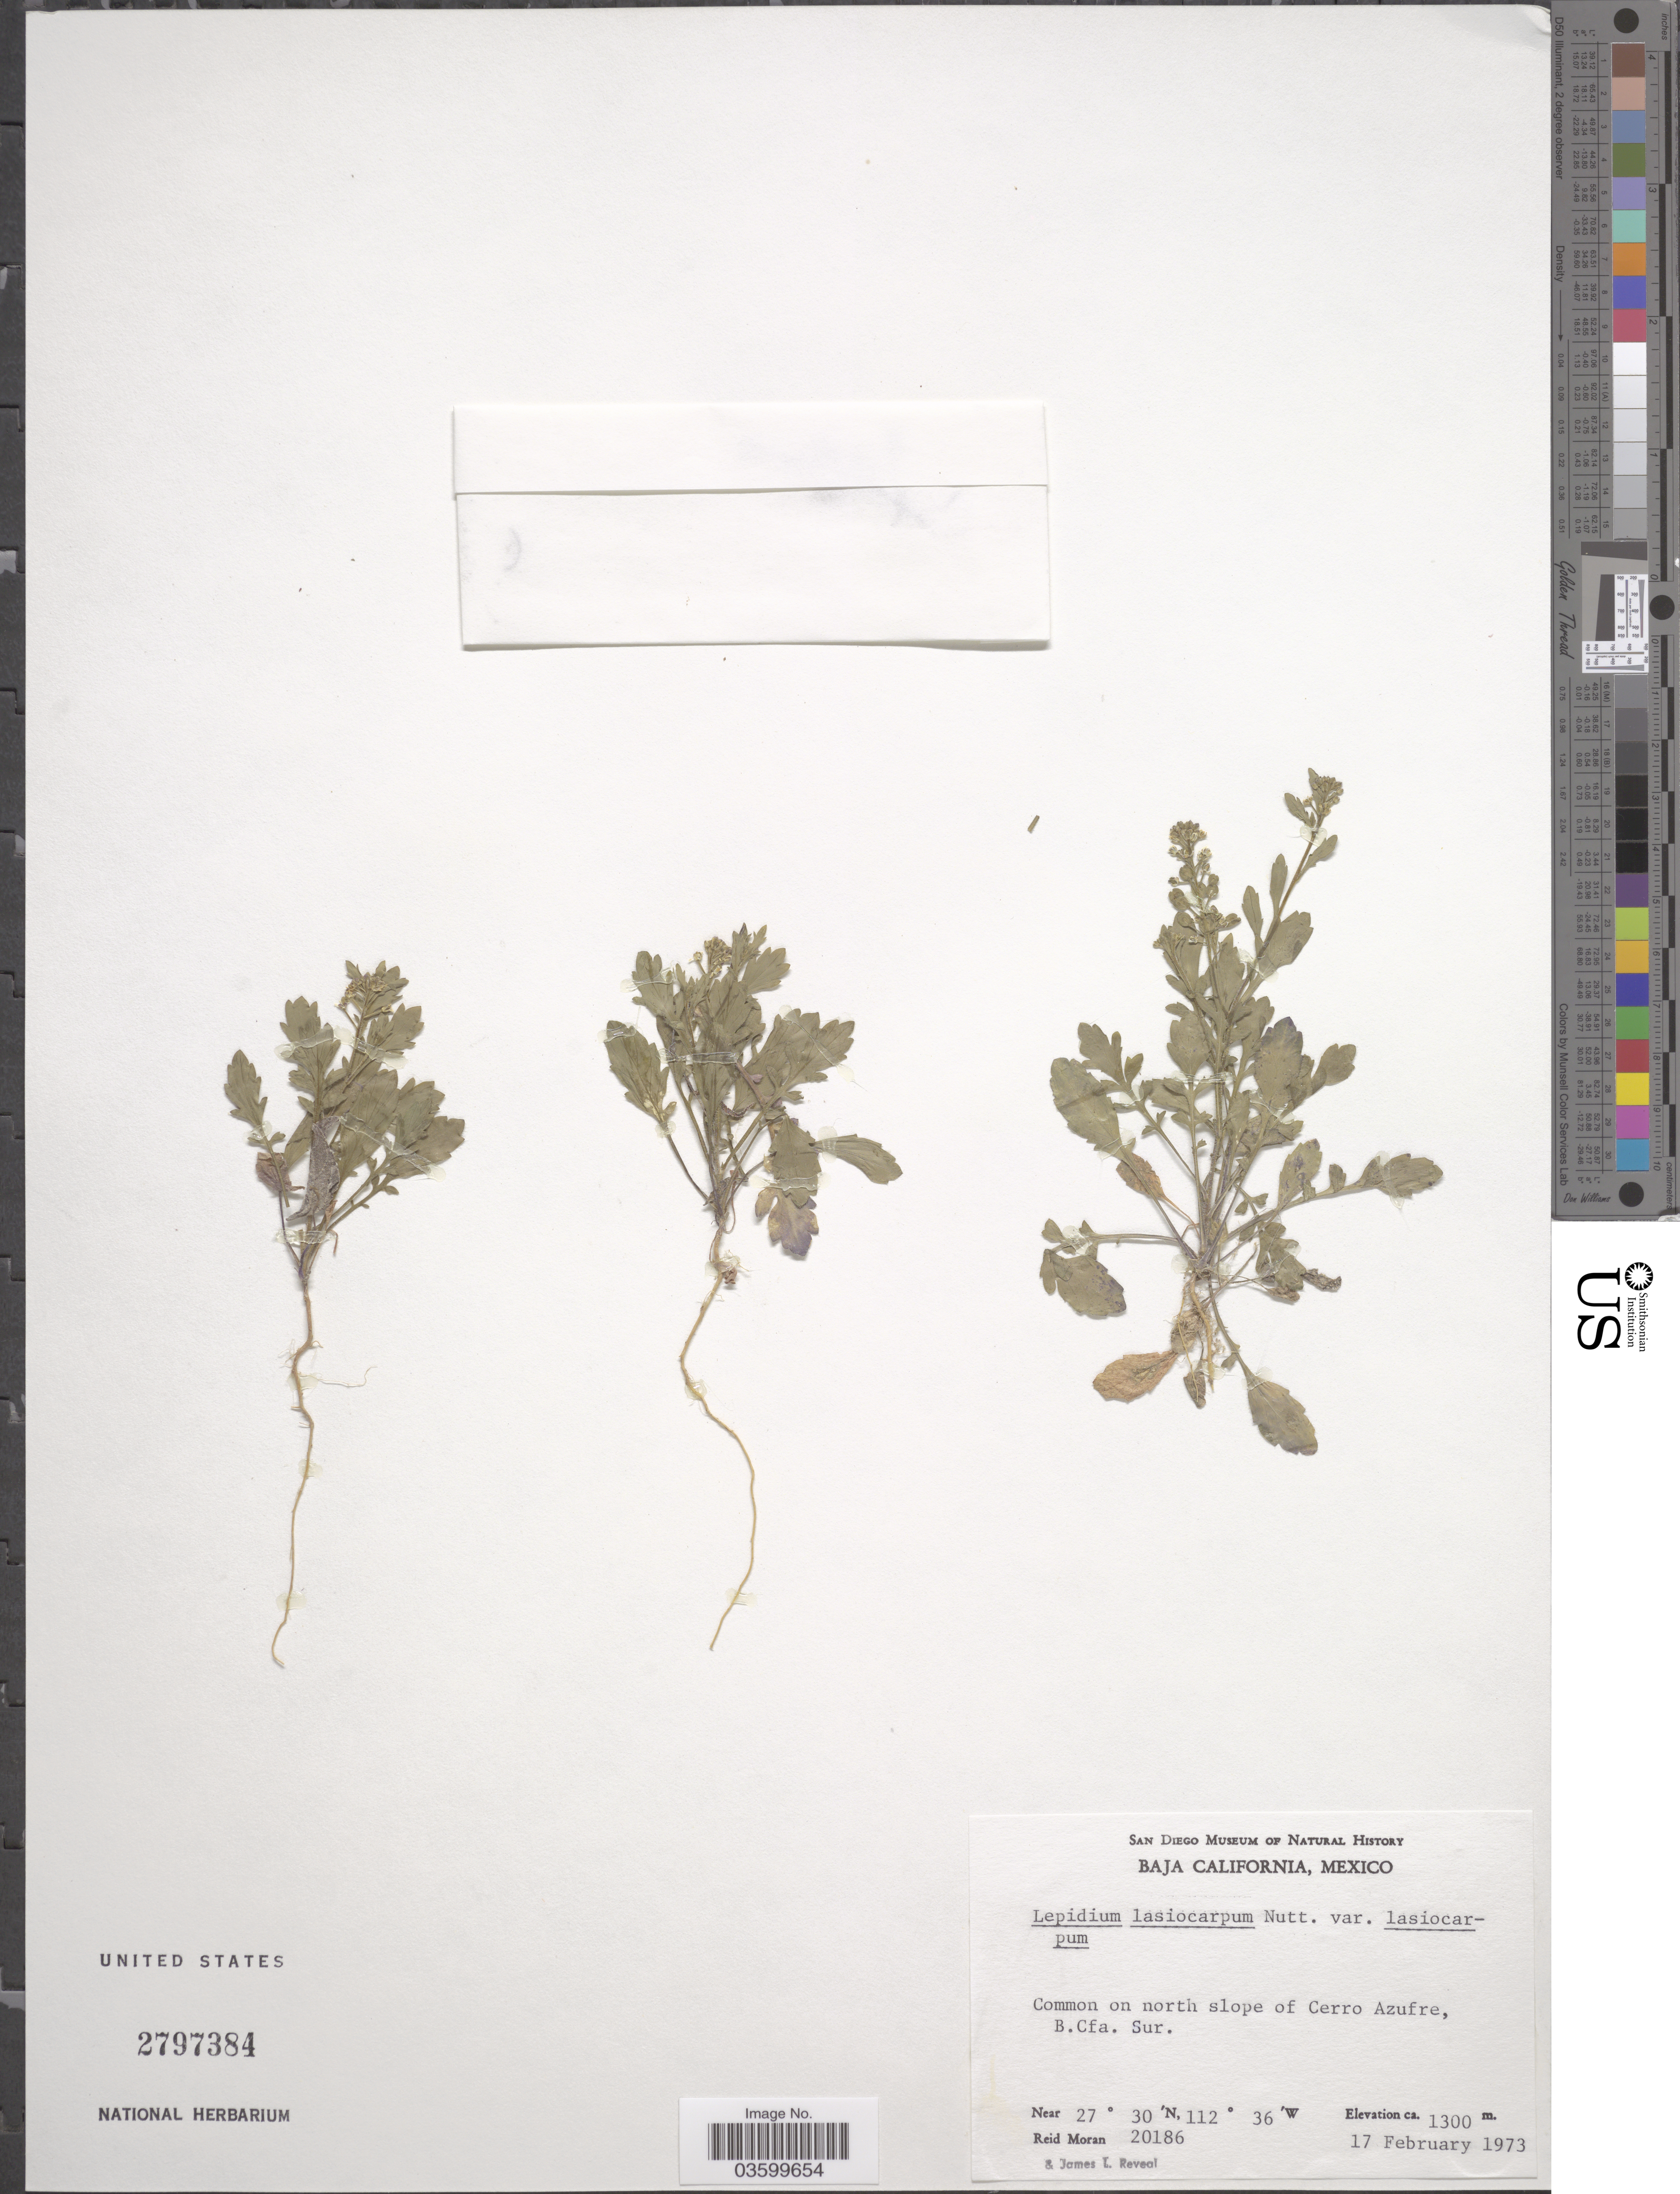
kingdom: Plantae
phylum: Tracheophyta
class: Magnoliopsida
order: Brassicales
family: Brassicaceae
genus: Lepidium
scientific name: Lepidium lasiocarpum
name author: Nutt.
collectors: R. Moran & J. L. Reveal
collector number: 20186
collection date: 1973-02-17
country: Mexico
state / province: Baja California Sur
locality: North slope of Cerro Azufre.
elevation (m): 1300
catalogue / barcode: US 2797384